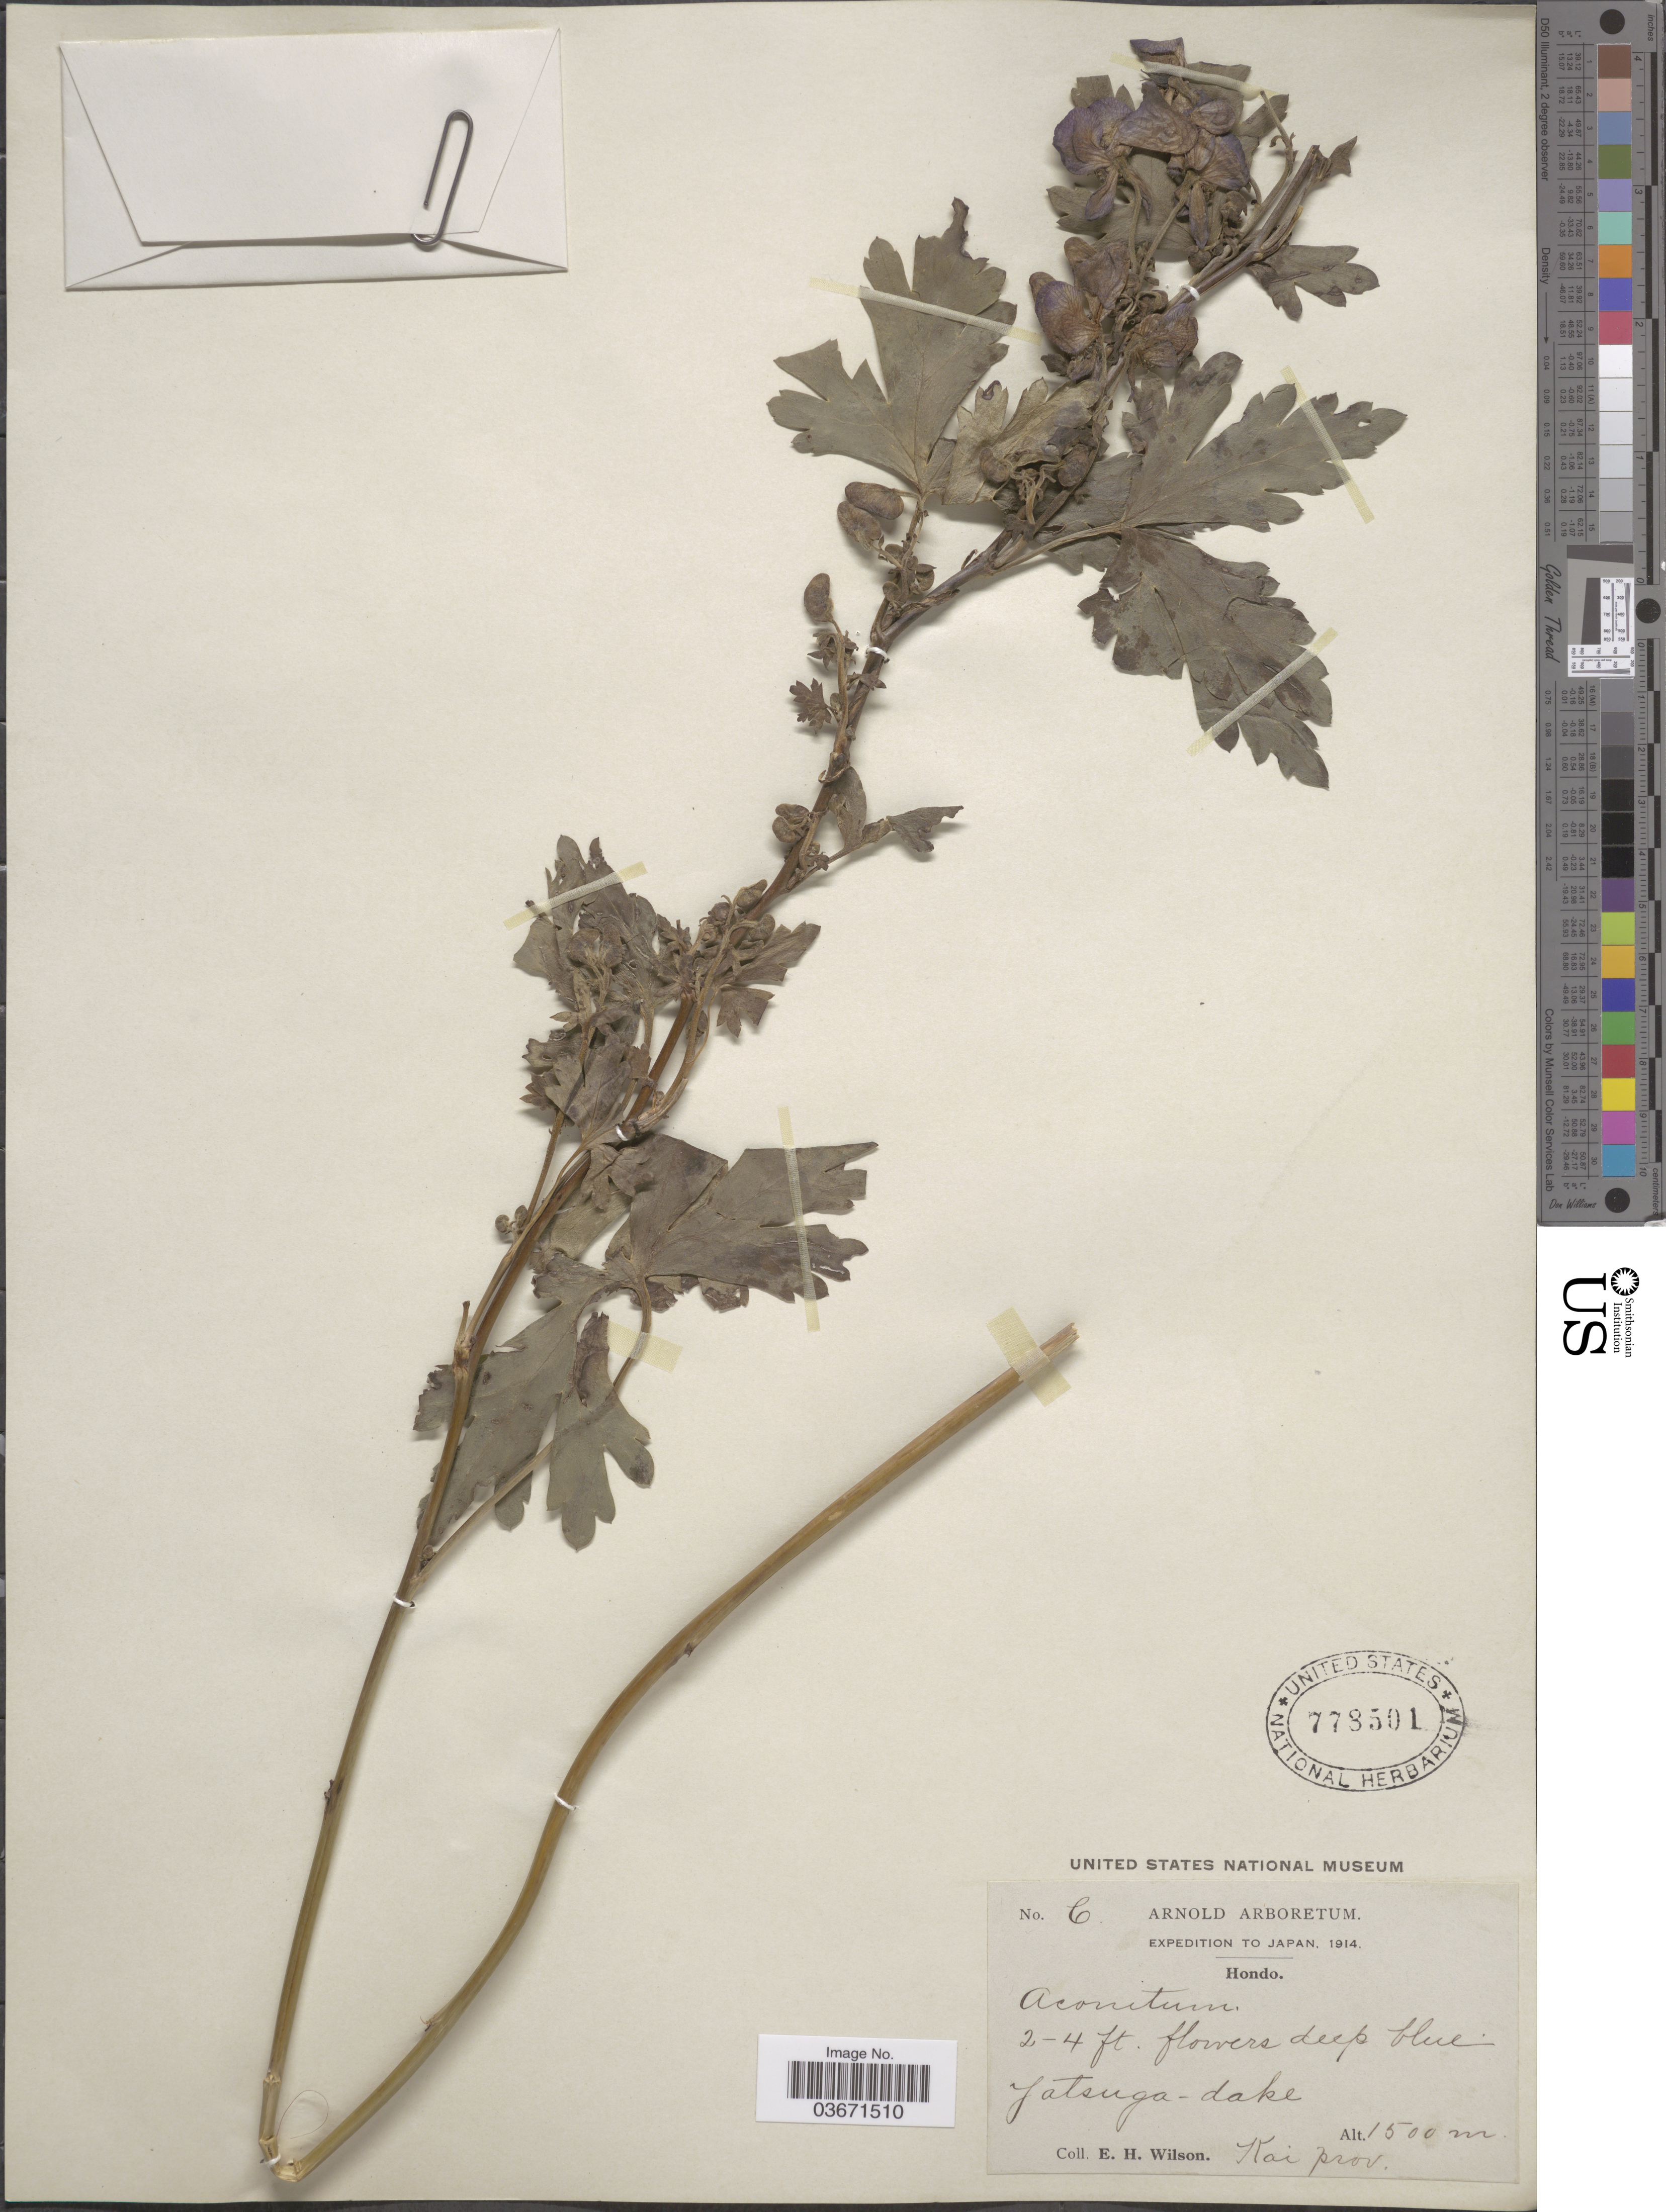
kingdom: Plantae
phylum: Tracheophyta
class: Magnoliopsida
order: Ranunculales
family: Ranunculaceae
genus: Aconitum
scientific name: Aconitum sp.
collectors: E. Wilson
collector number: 6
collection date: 1914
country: Japan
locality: Hondo. Kai Prov.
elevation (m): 1500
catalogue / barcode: US 778501